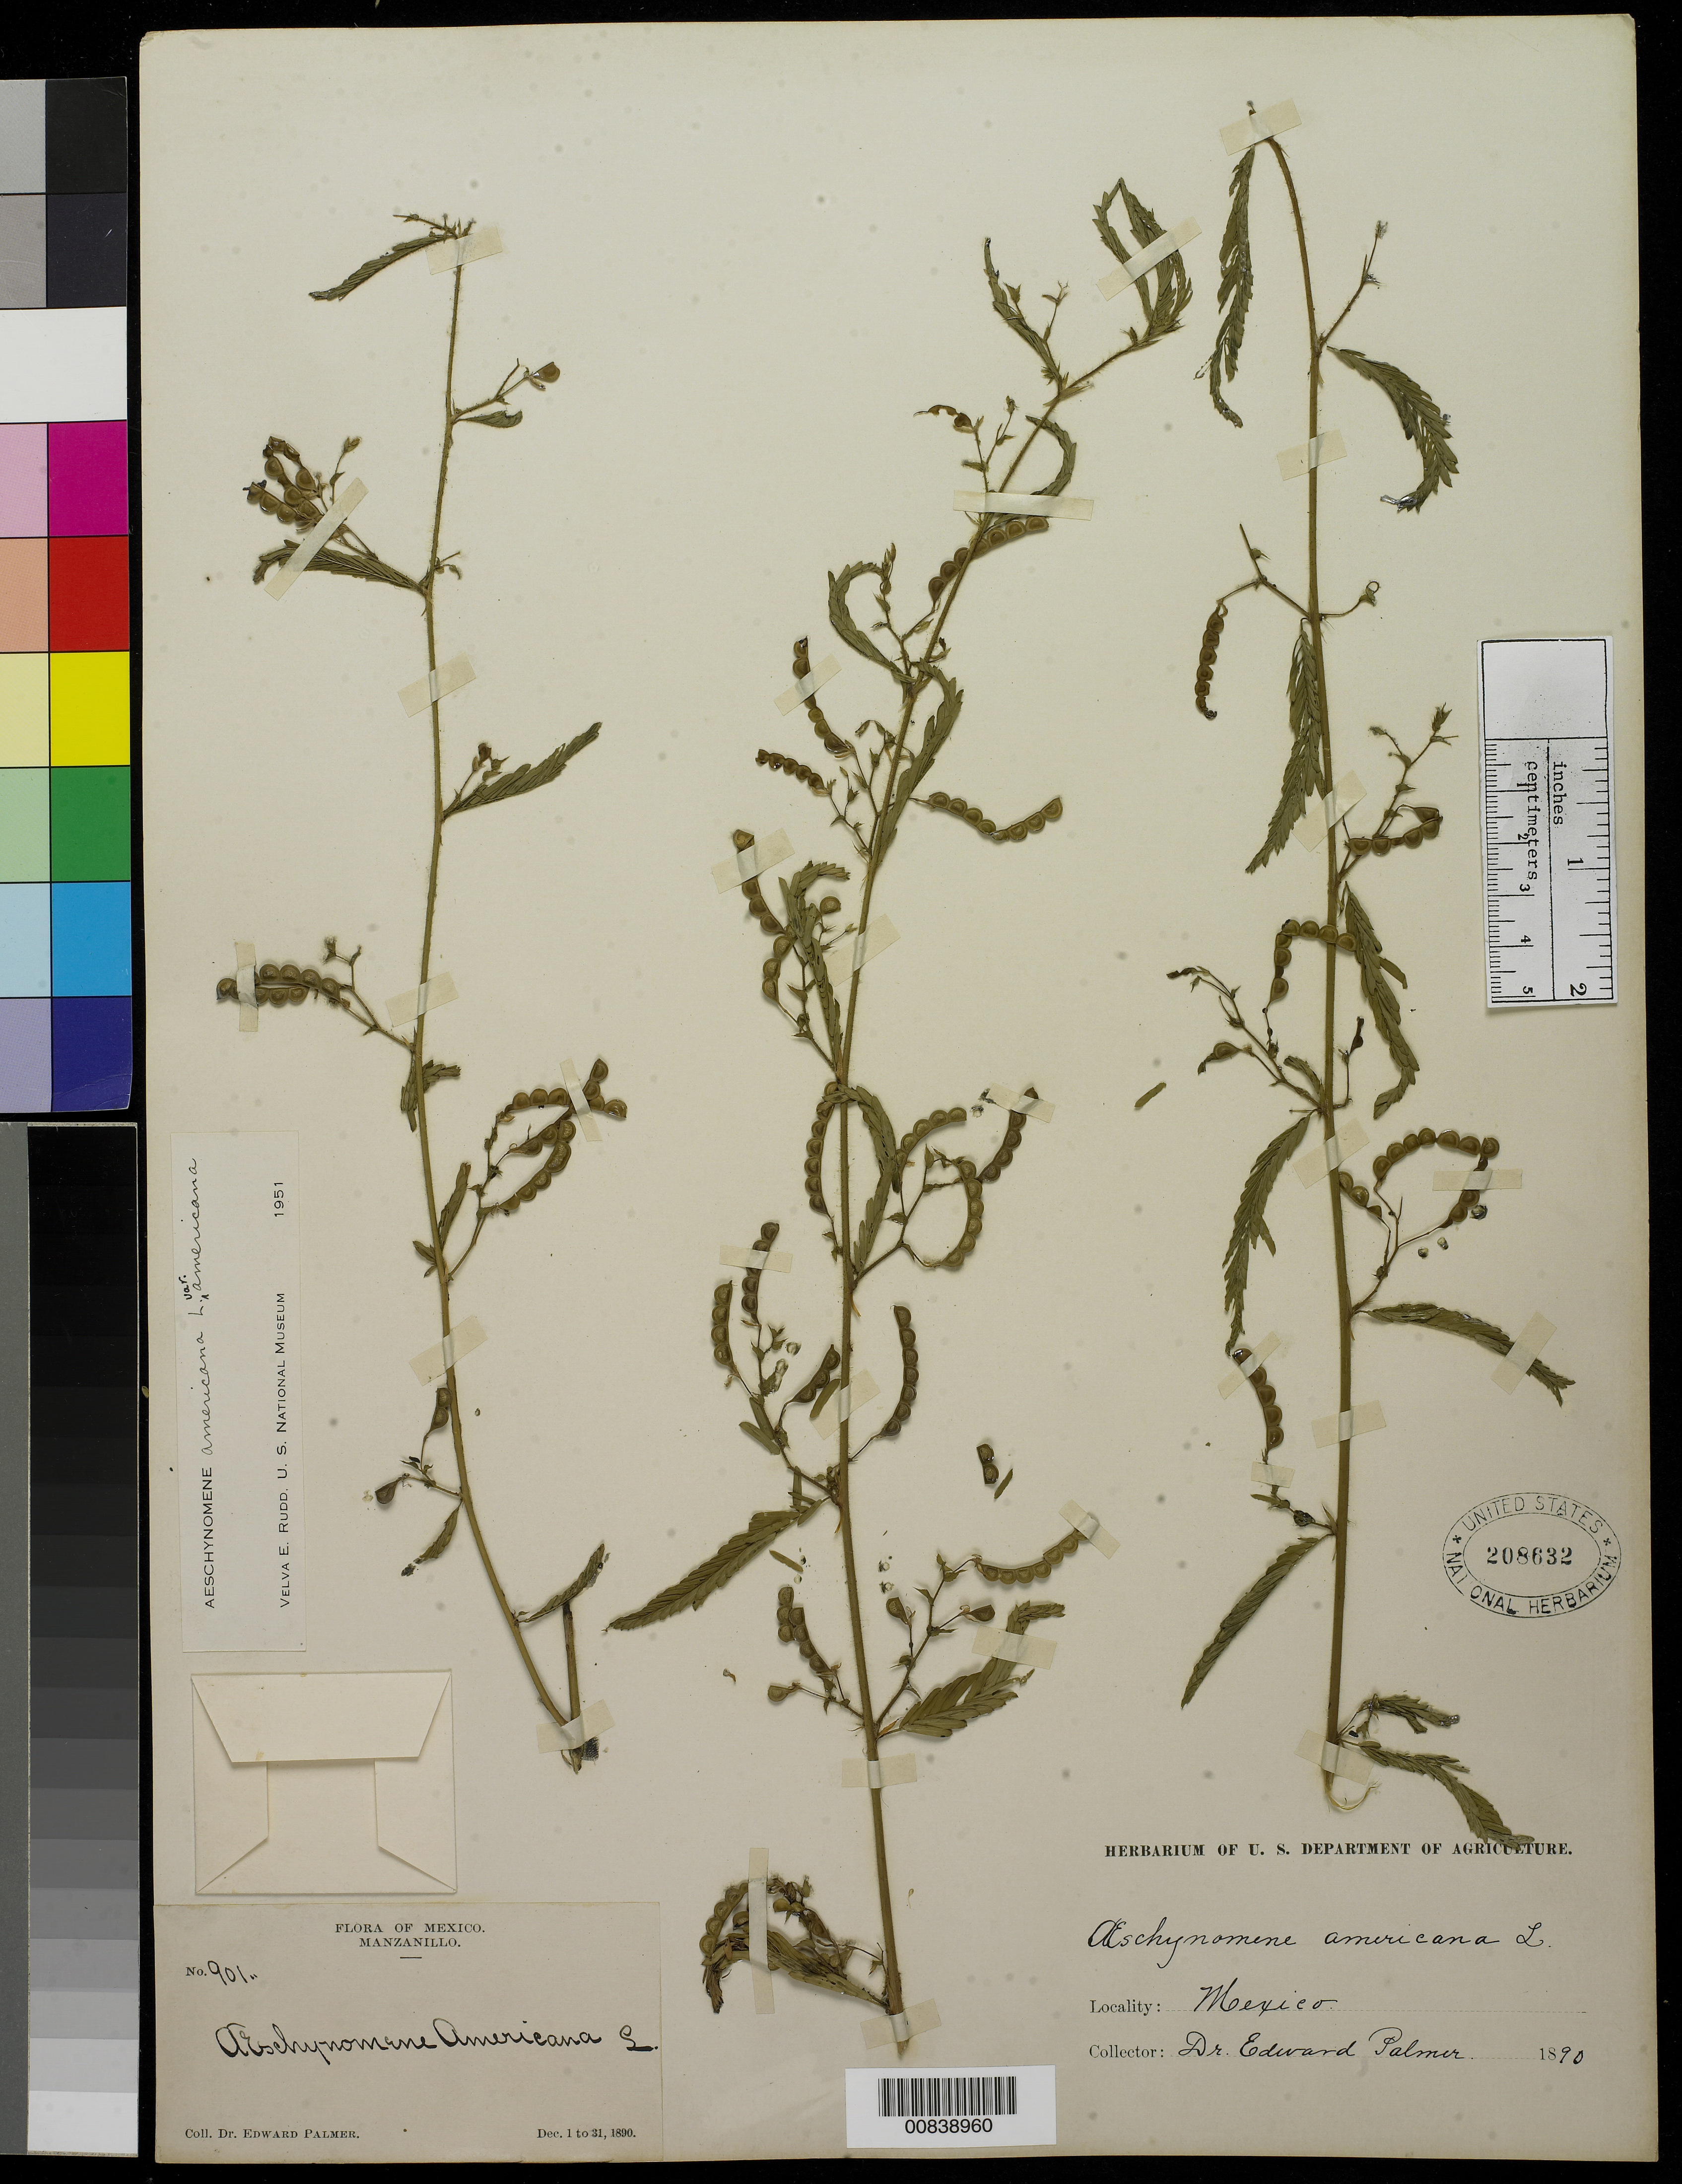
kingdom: Plantae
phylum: Tracheophyta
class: Magnoliopsida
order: Fabales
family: Fabaceae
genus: Aeschynomene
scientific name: Aeschynomene americana var. americana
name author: L.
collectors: E. Palmer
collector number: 901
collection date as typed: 01 Dec 1890 to 31 Dec 1890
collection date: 1890-12-01/1890-12-31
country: Mexico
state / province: Colima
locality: Manzanillo, Colima.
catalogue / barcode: US 208632